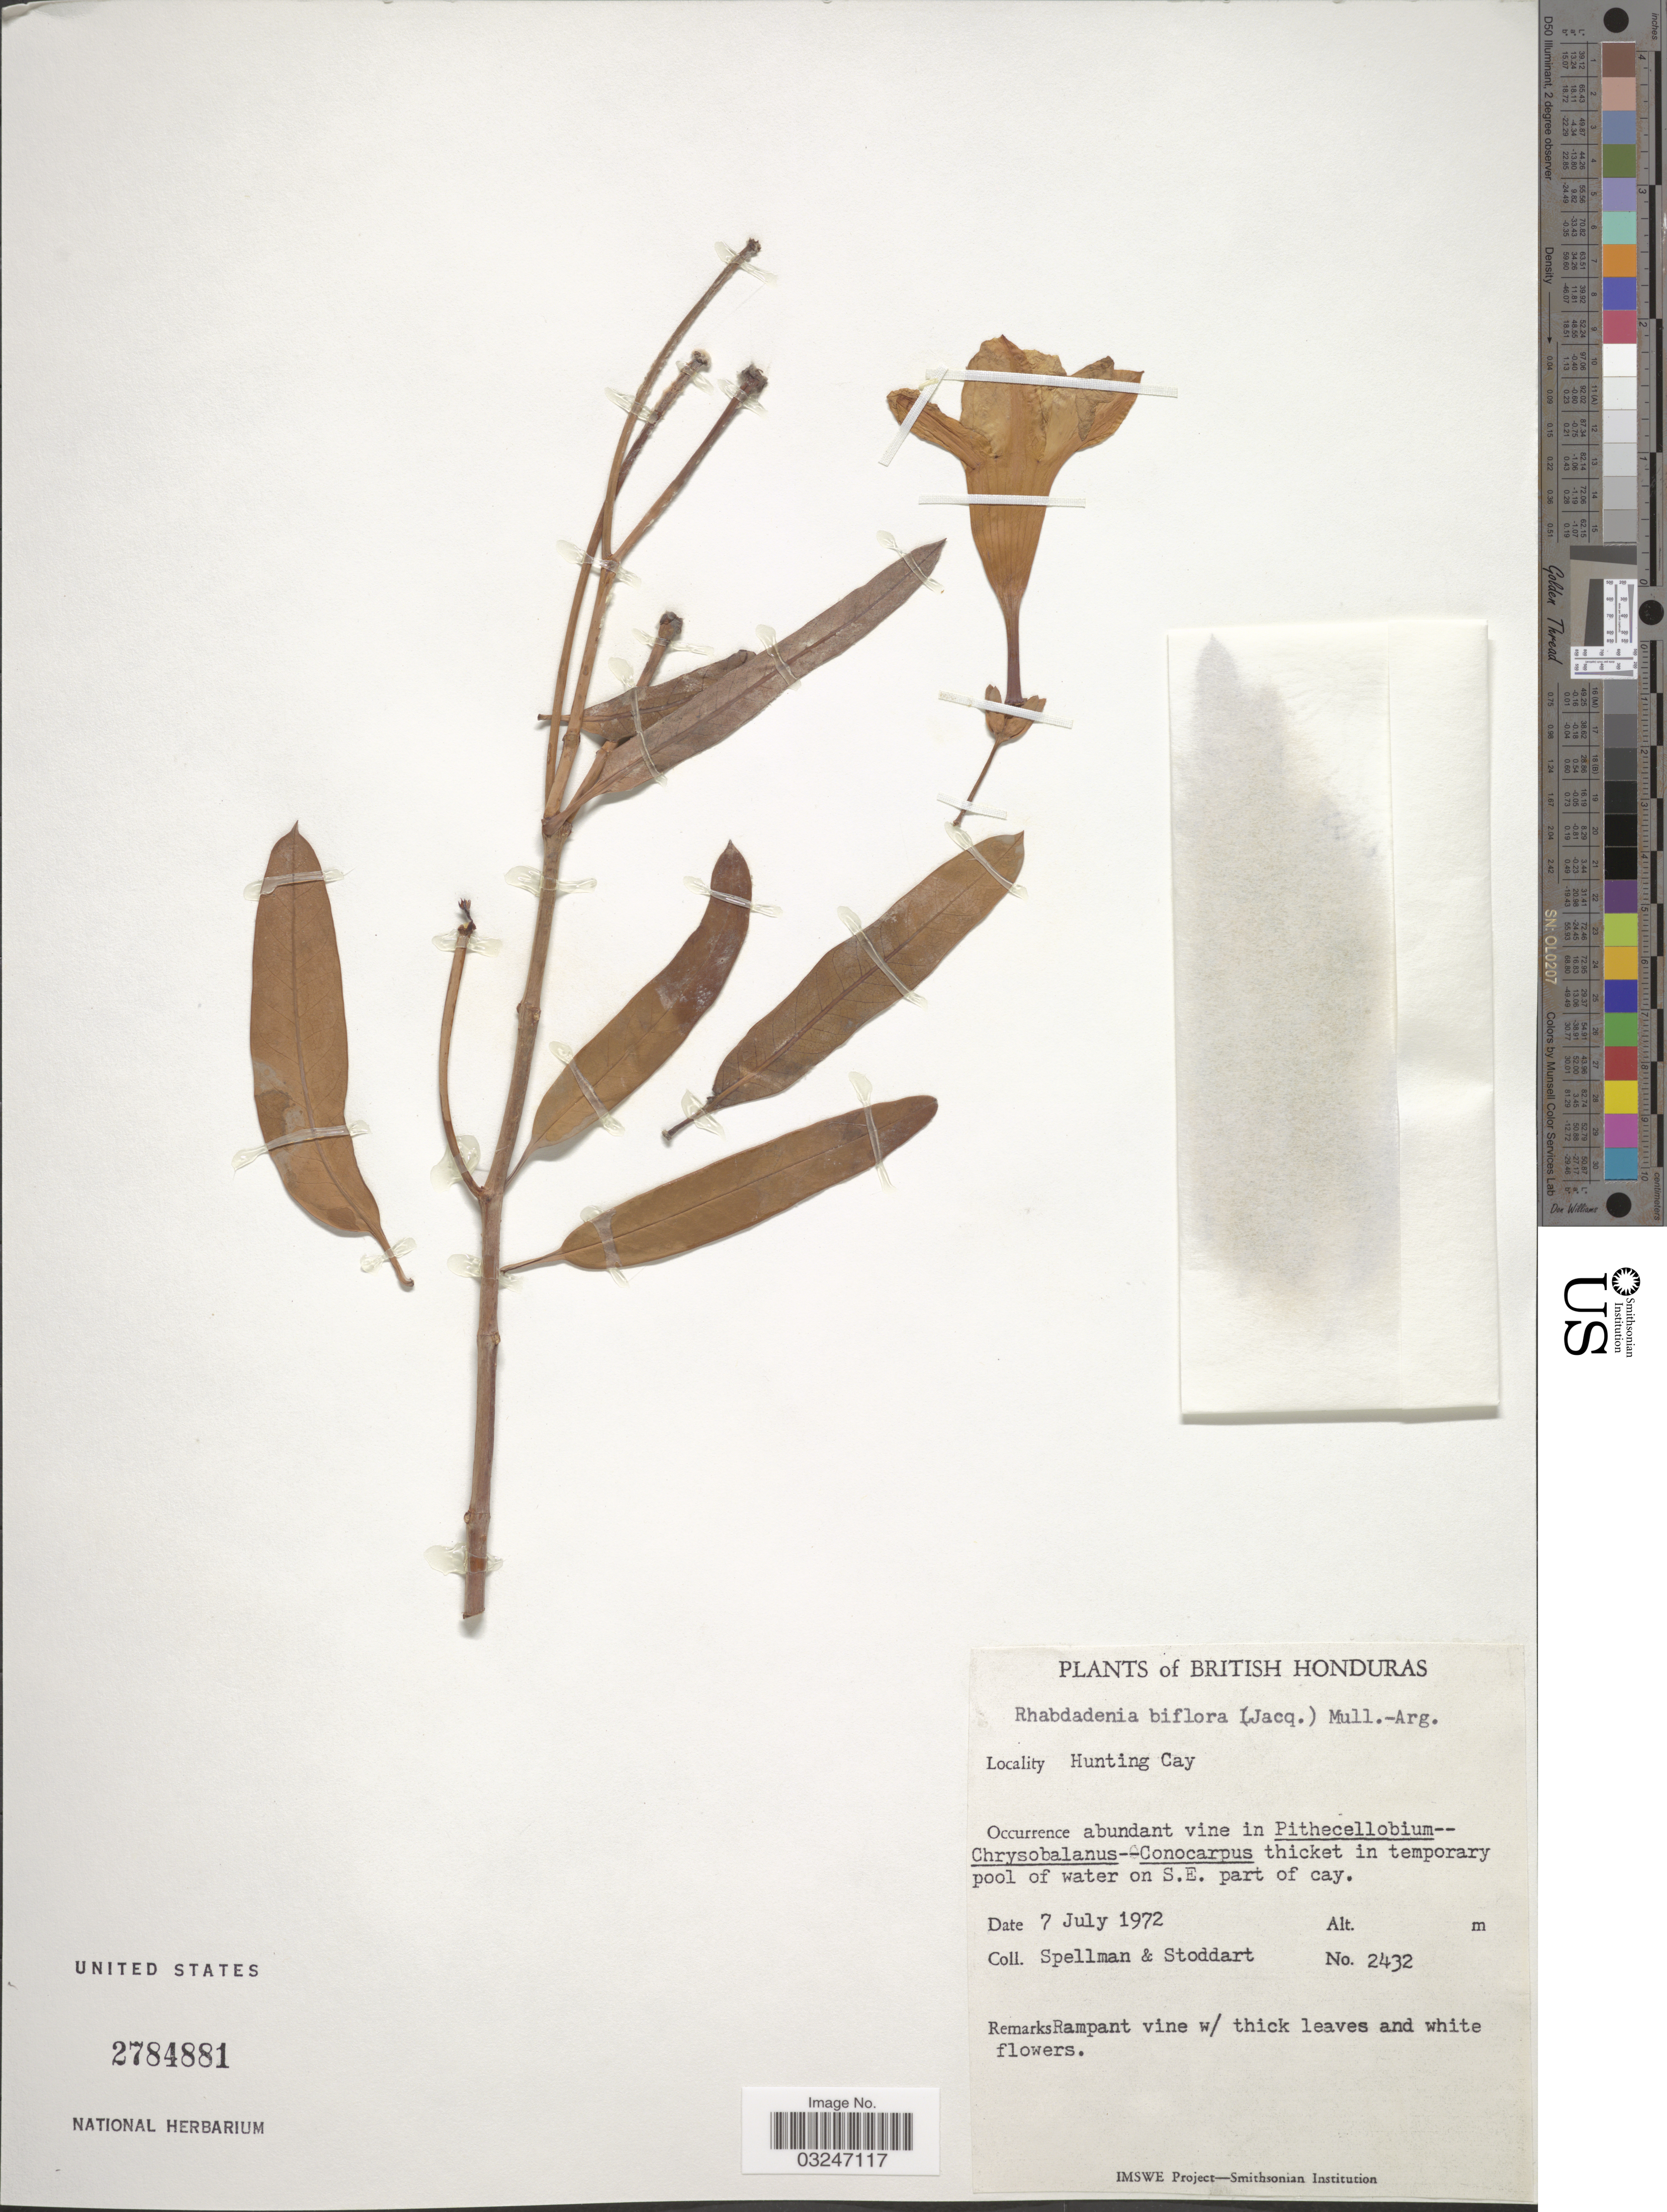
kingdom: Plantae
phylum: Tracheophyta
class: Magnoliopsida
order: Gentianales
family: Apocynaceae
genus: Rhabdadenia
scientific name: Rhabdadenia biflora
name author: (Jacq.) Müll. Arg.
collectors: Spellman, -- & -. Stoddart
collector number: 2432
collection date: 1972-07-07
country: Belize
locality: British Honduras. Hunting Cay. Thicket in temporary pool of water on S.E. part of cay.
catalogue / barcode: US 2784881